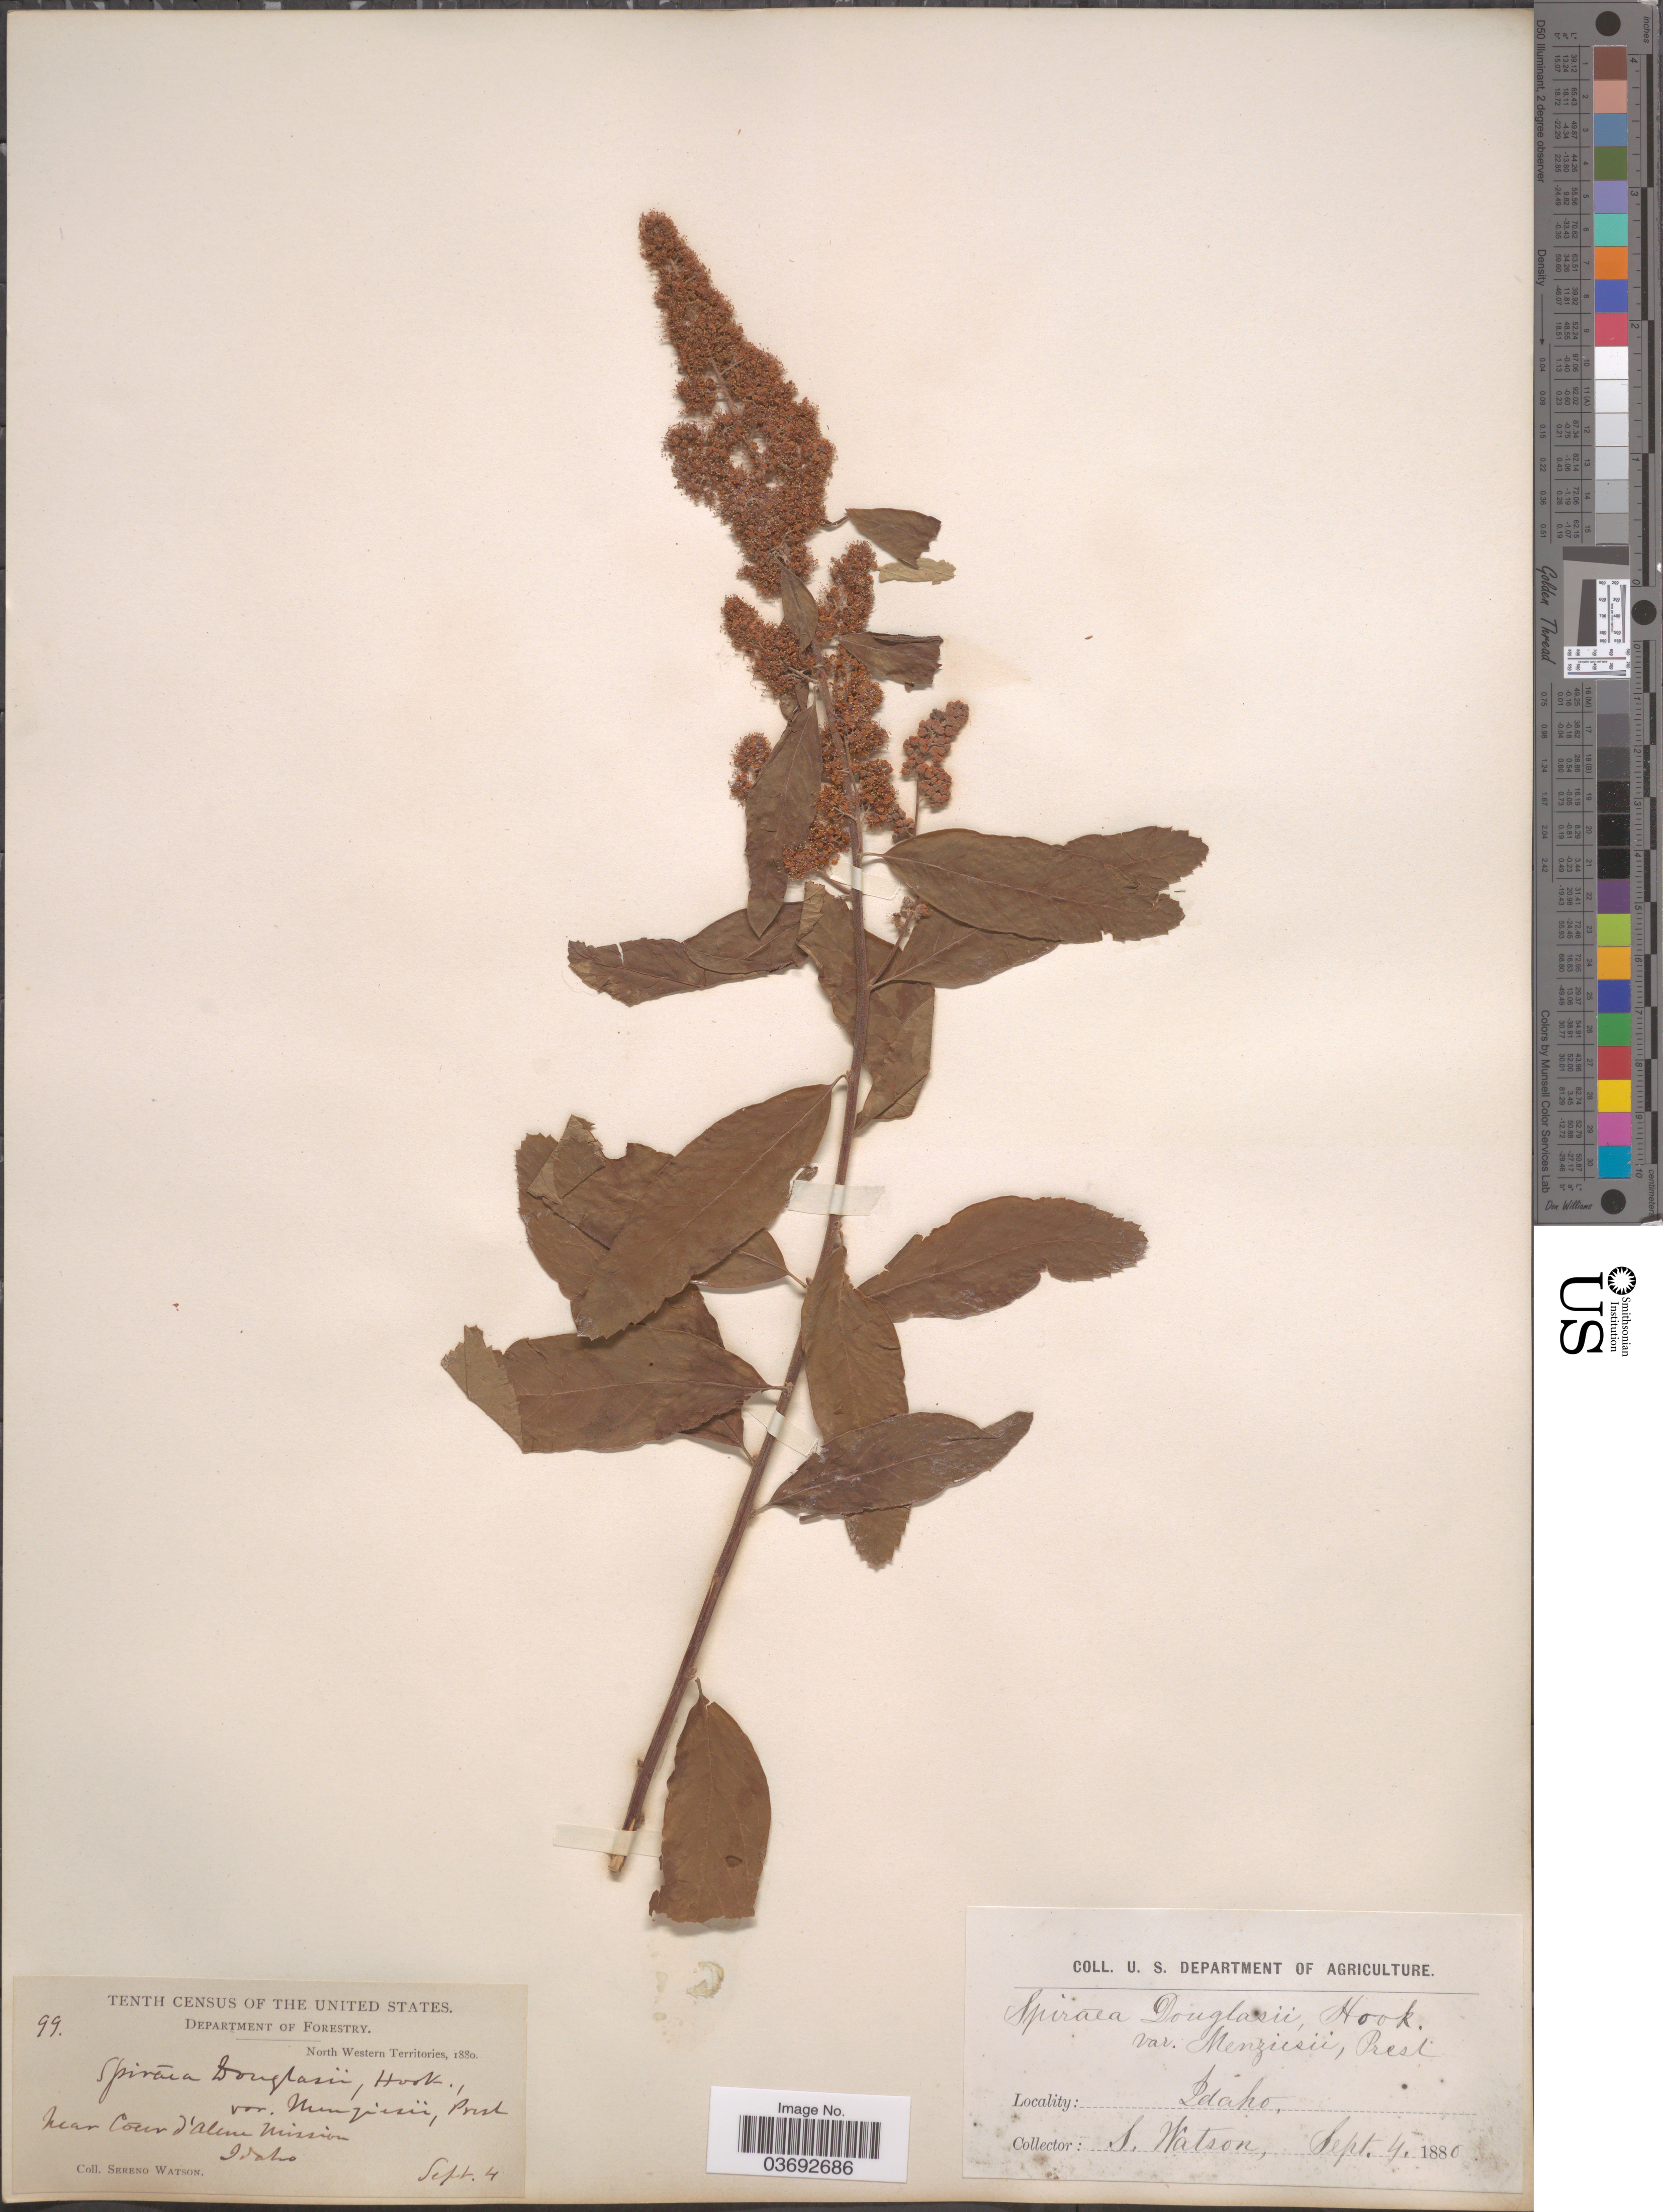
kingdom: Plantae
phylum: Tracheophyta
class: Magnoliopsida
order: Rosales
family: Rosaceae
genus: Spiraea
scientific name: Spiraea menziesii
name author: Hook.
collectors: S. Watson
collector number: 99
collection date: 1880-09-04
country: United States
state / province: Idaho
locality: Tenth Census of the United States. North Western Territories. Near Coeur d'Alene Mission.